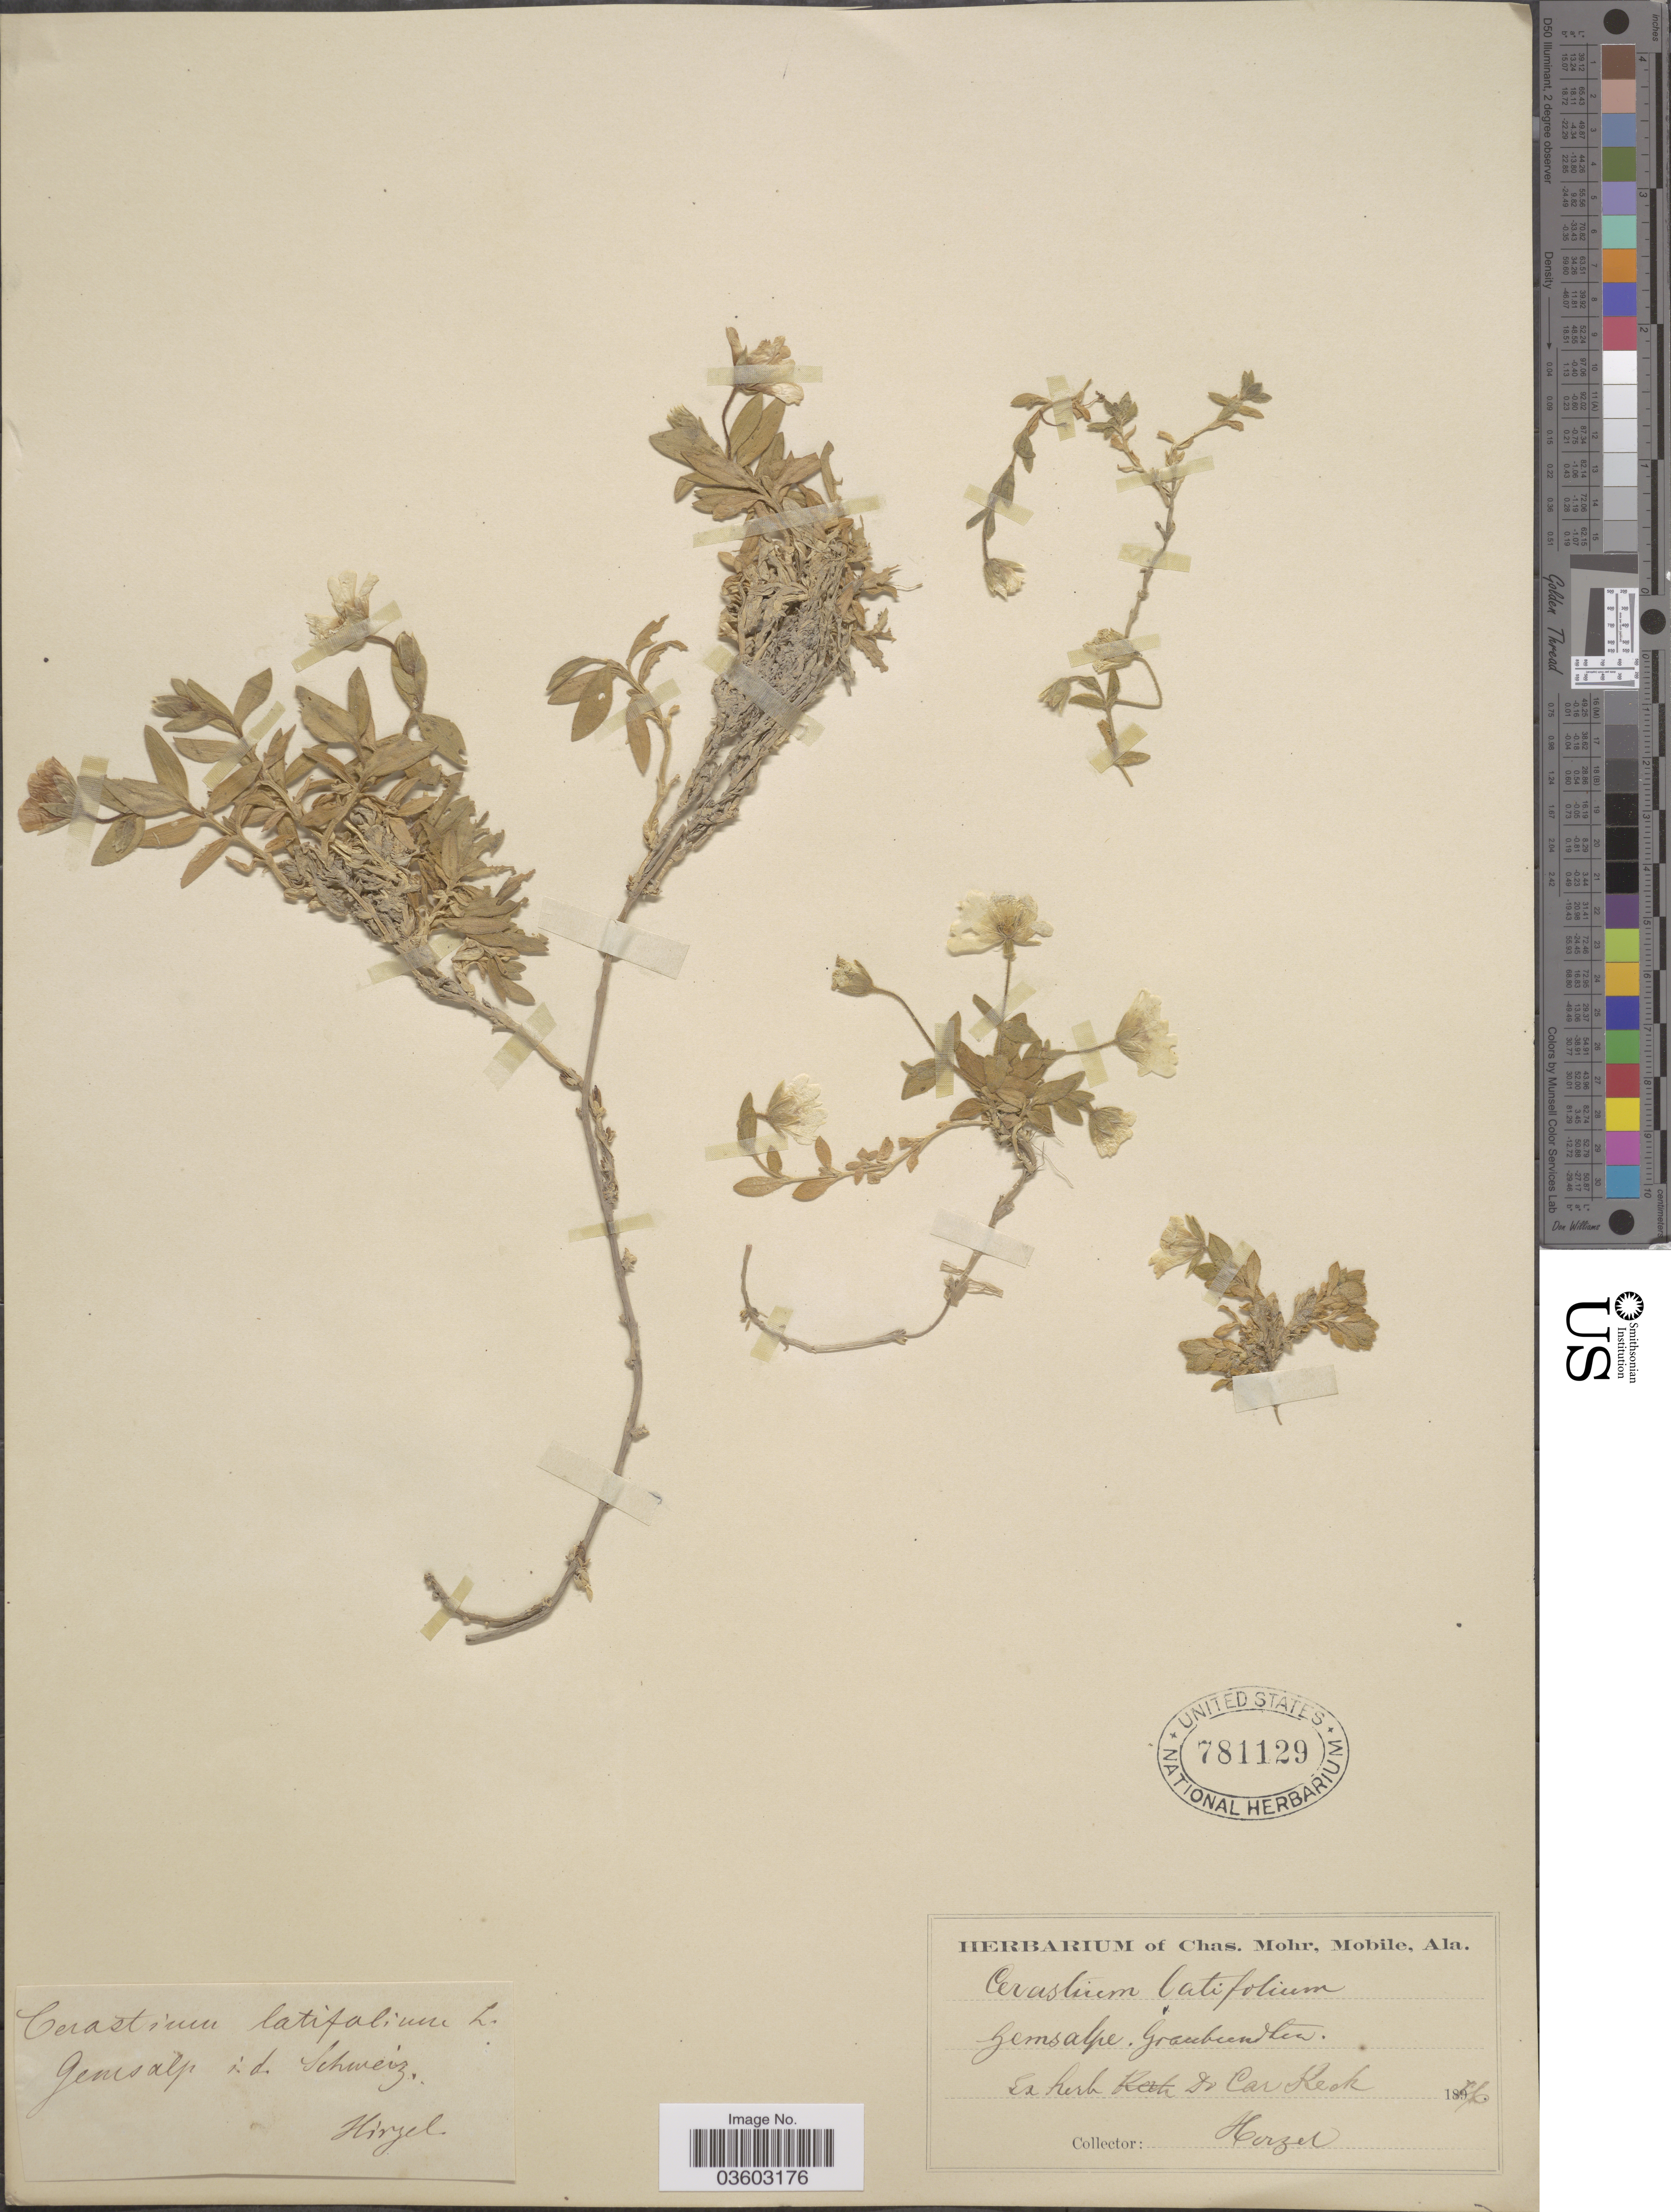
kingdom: Plantae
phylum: Tracheophyta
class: Magnoliopsida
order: Caryophyllales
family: Caryophyllaceae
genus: Cerastium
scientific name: Cerastium latifolium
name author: L.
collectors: Hirzel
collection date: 1896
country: Switzerland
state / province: Graubunden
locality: Gemsalpe. Graubundten.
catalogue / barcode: US 781129